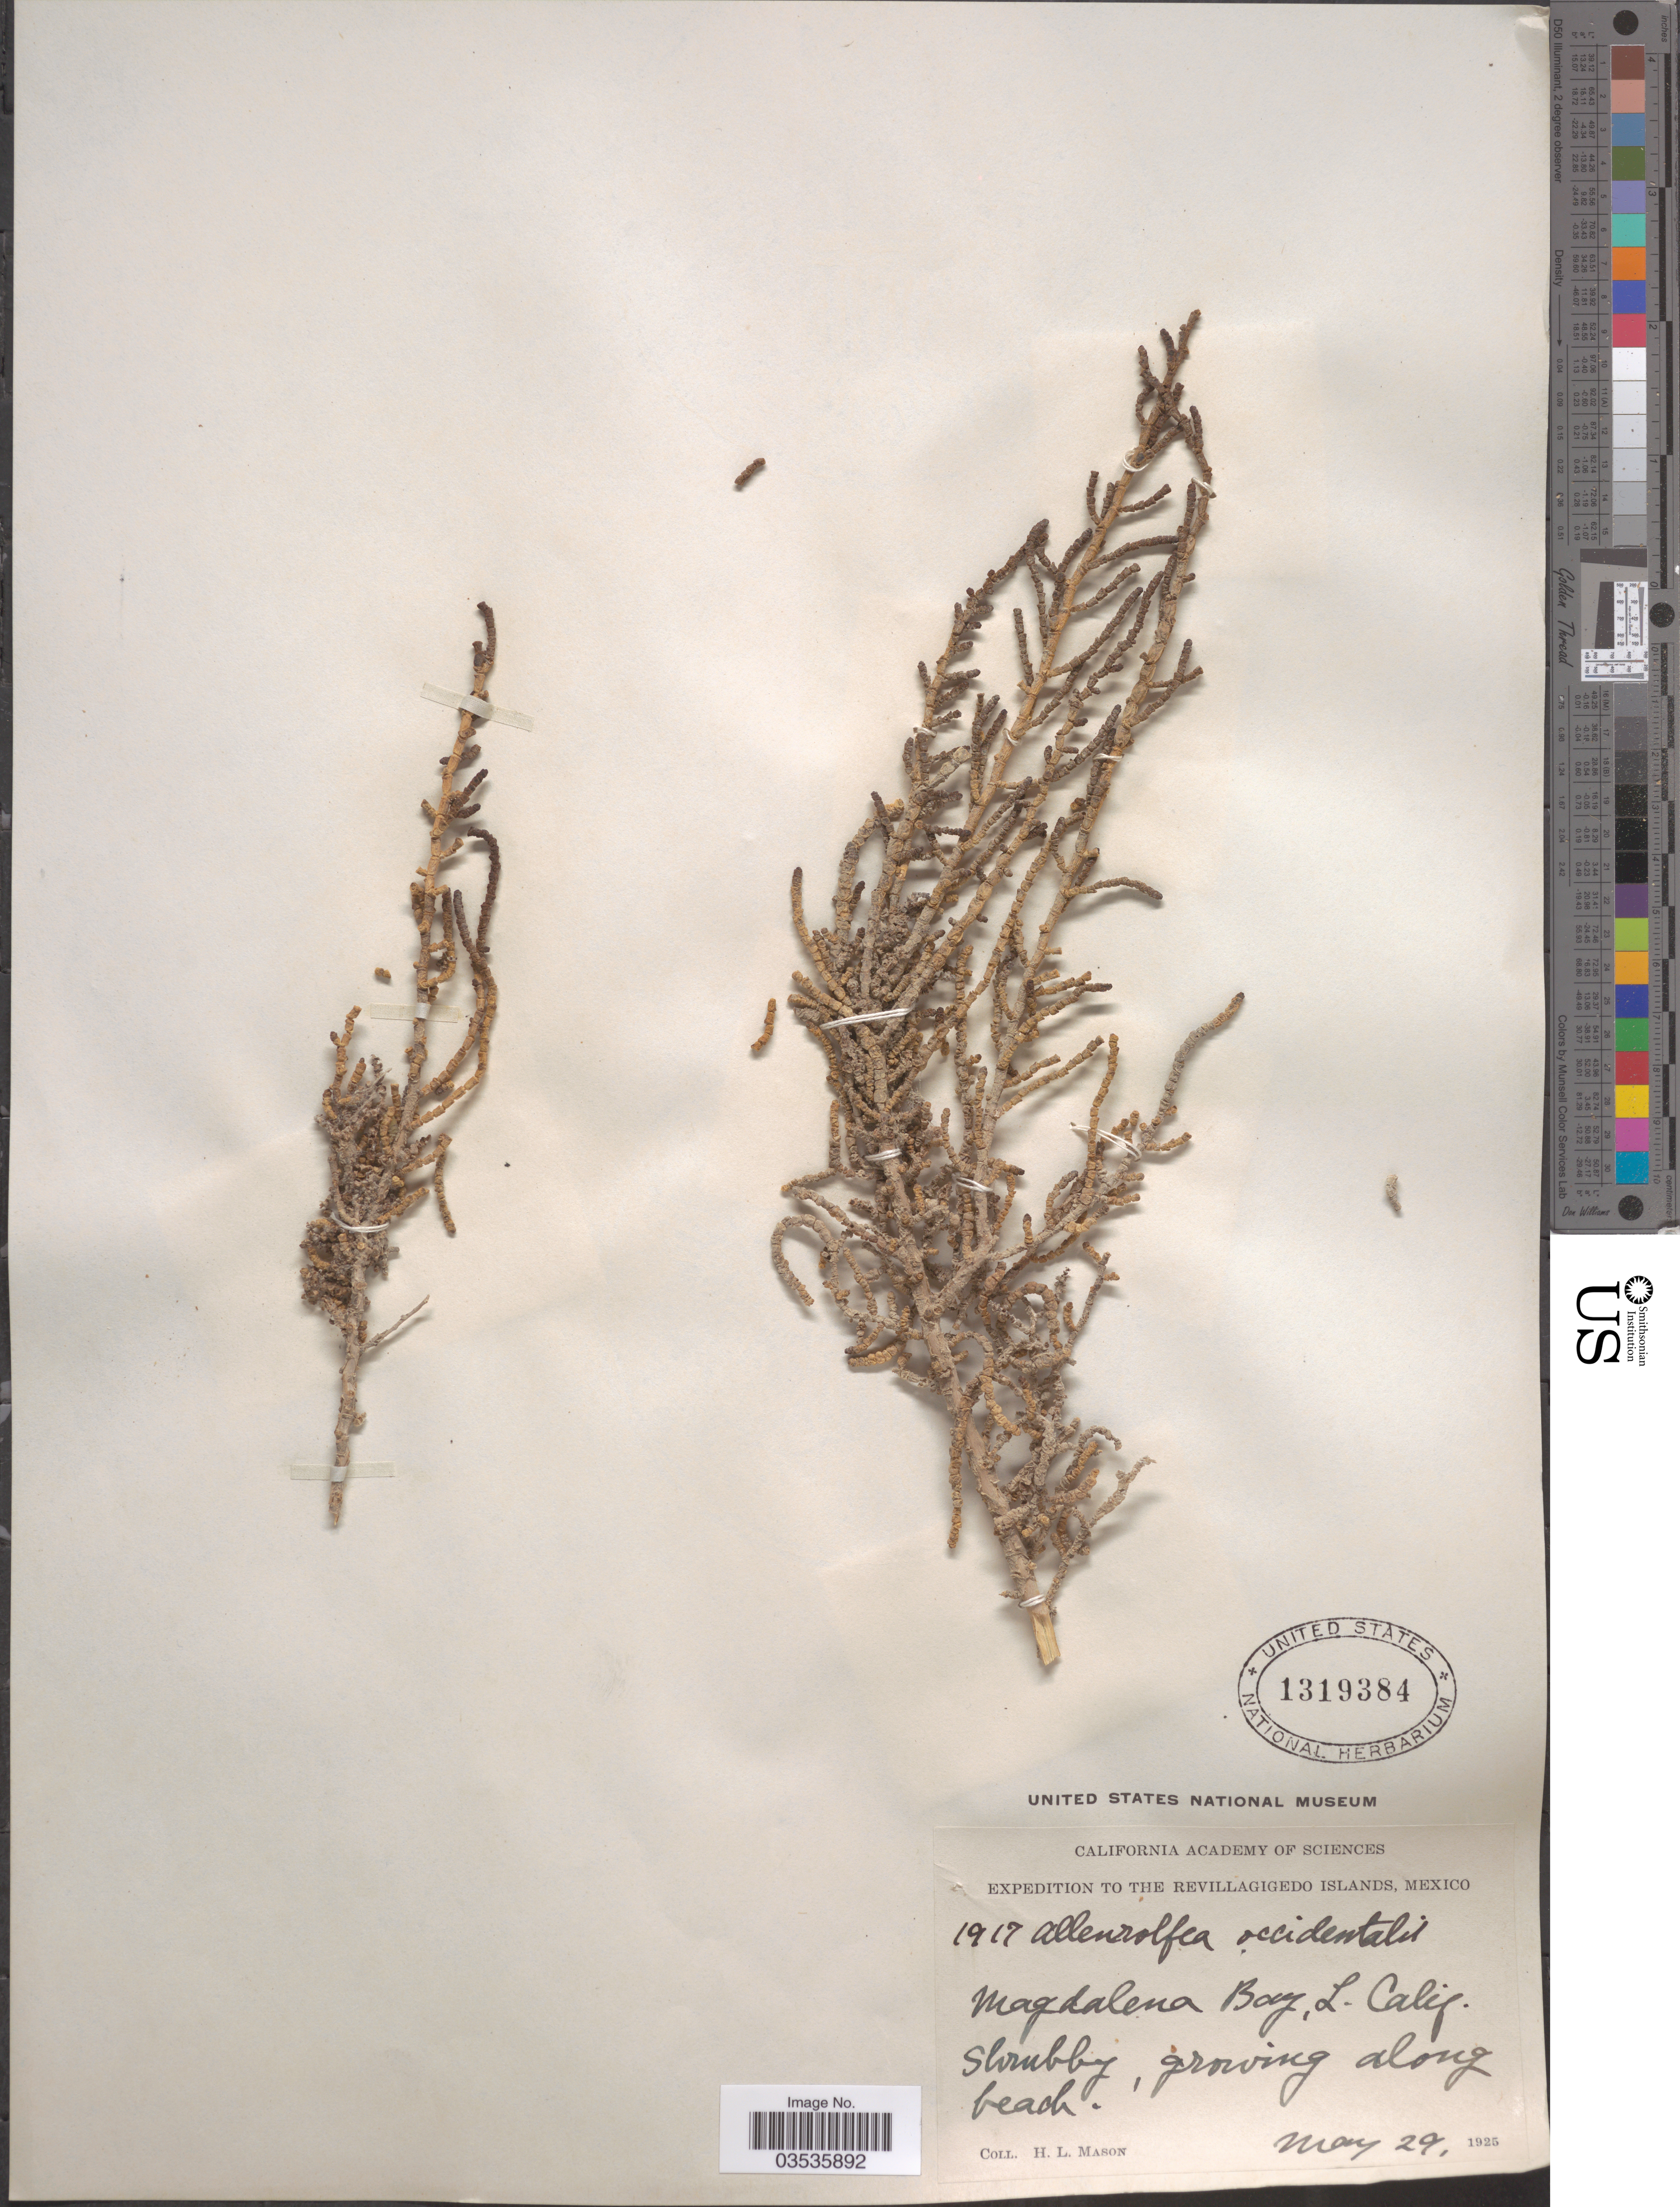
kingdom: Plantae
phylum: Tracheophyta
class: Magnoliopsida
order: Caryophyllales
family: Amaranthaceae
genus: Allenrolfea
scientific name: Allenrolfea occidentalis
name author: (S. Watson) Kuntze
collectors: H. L. Mason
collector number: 1917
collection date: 1925-05-29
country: Mexico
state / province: Baja California Norte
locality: Revillagigedo Islands. Magdalena Bay, L. Calif.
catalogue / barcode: US 1319384